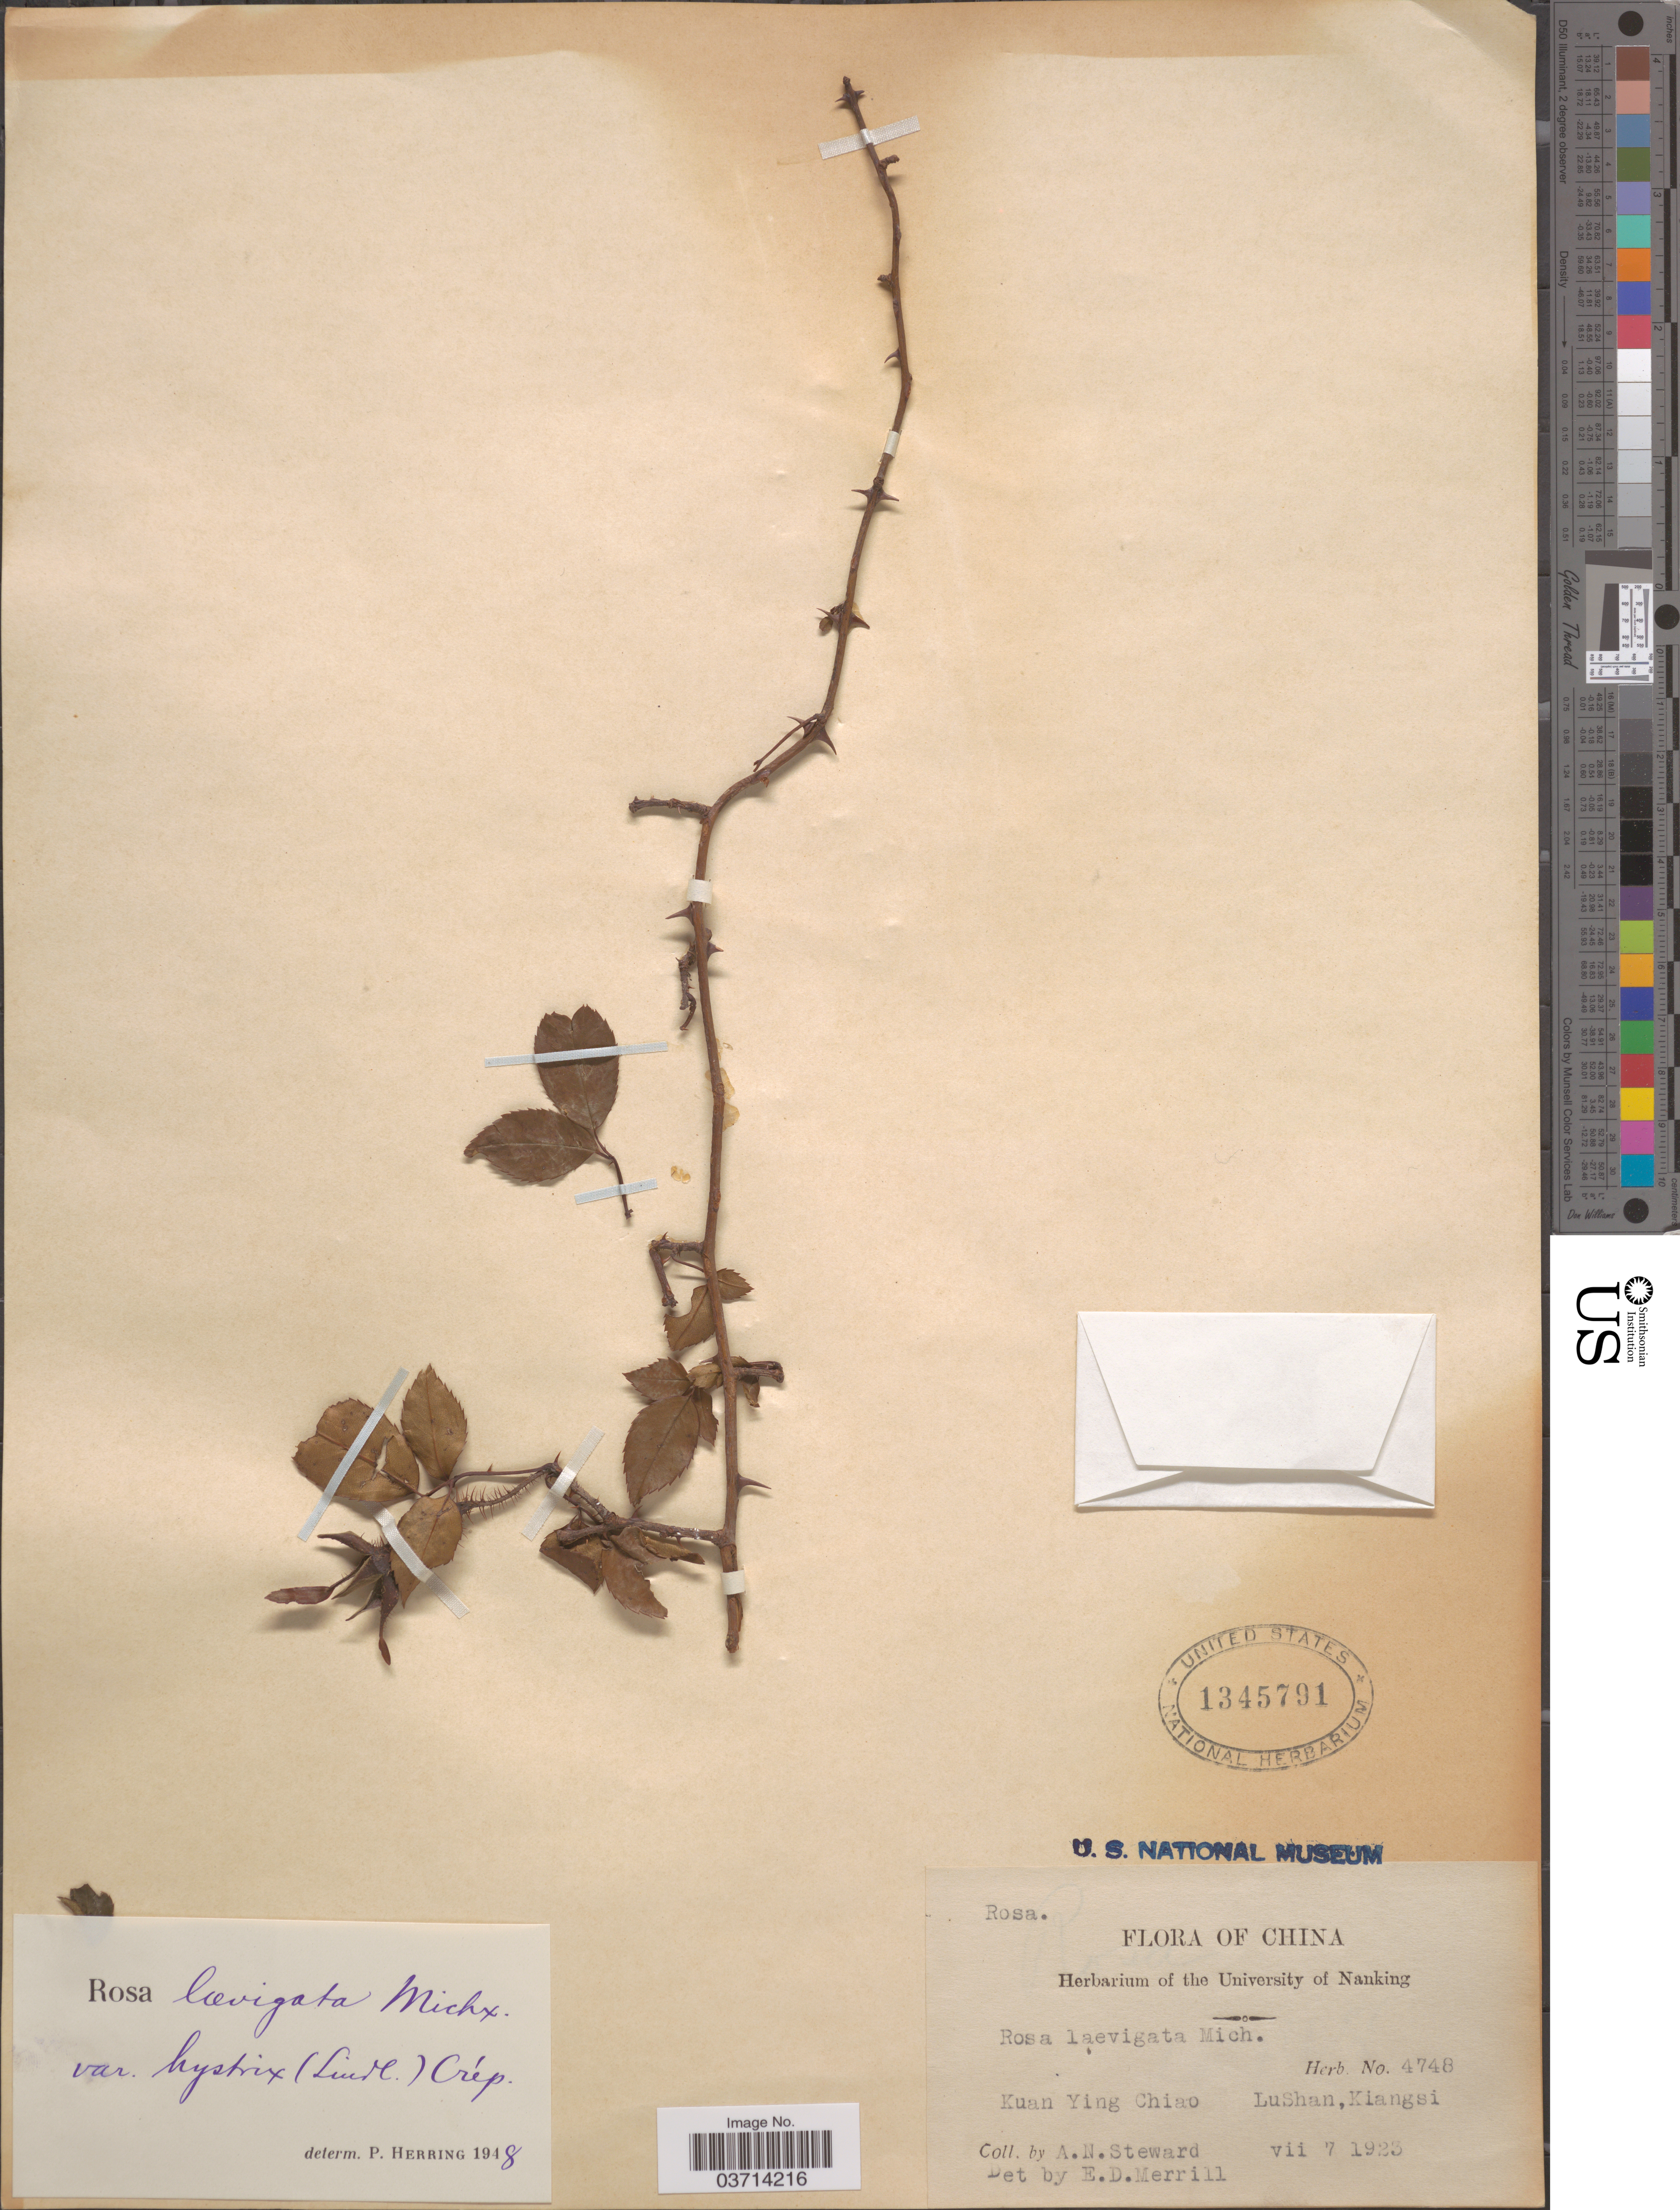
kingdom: Plantae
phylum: Tracheophyta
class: Magnoliopsida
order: Rosales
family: Rosaceae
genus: Rosa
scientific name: Rosa laevigata var. hystrix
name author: (Lindl.) Crép.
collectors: A. N. Steward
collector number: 4748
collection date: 1923-07-07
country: China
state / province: Jiangxi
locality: Kuan Ying Chiao. Lushan, Kiangsi.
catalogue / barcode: US 1345791